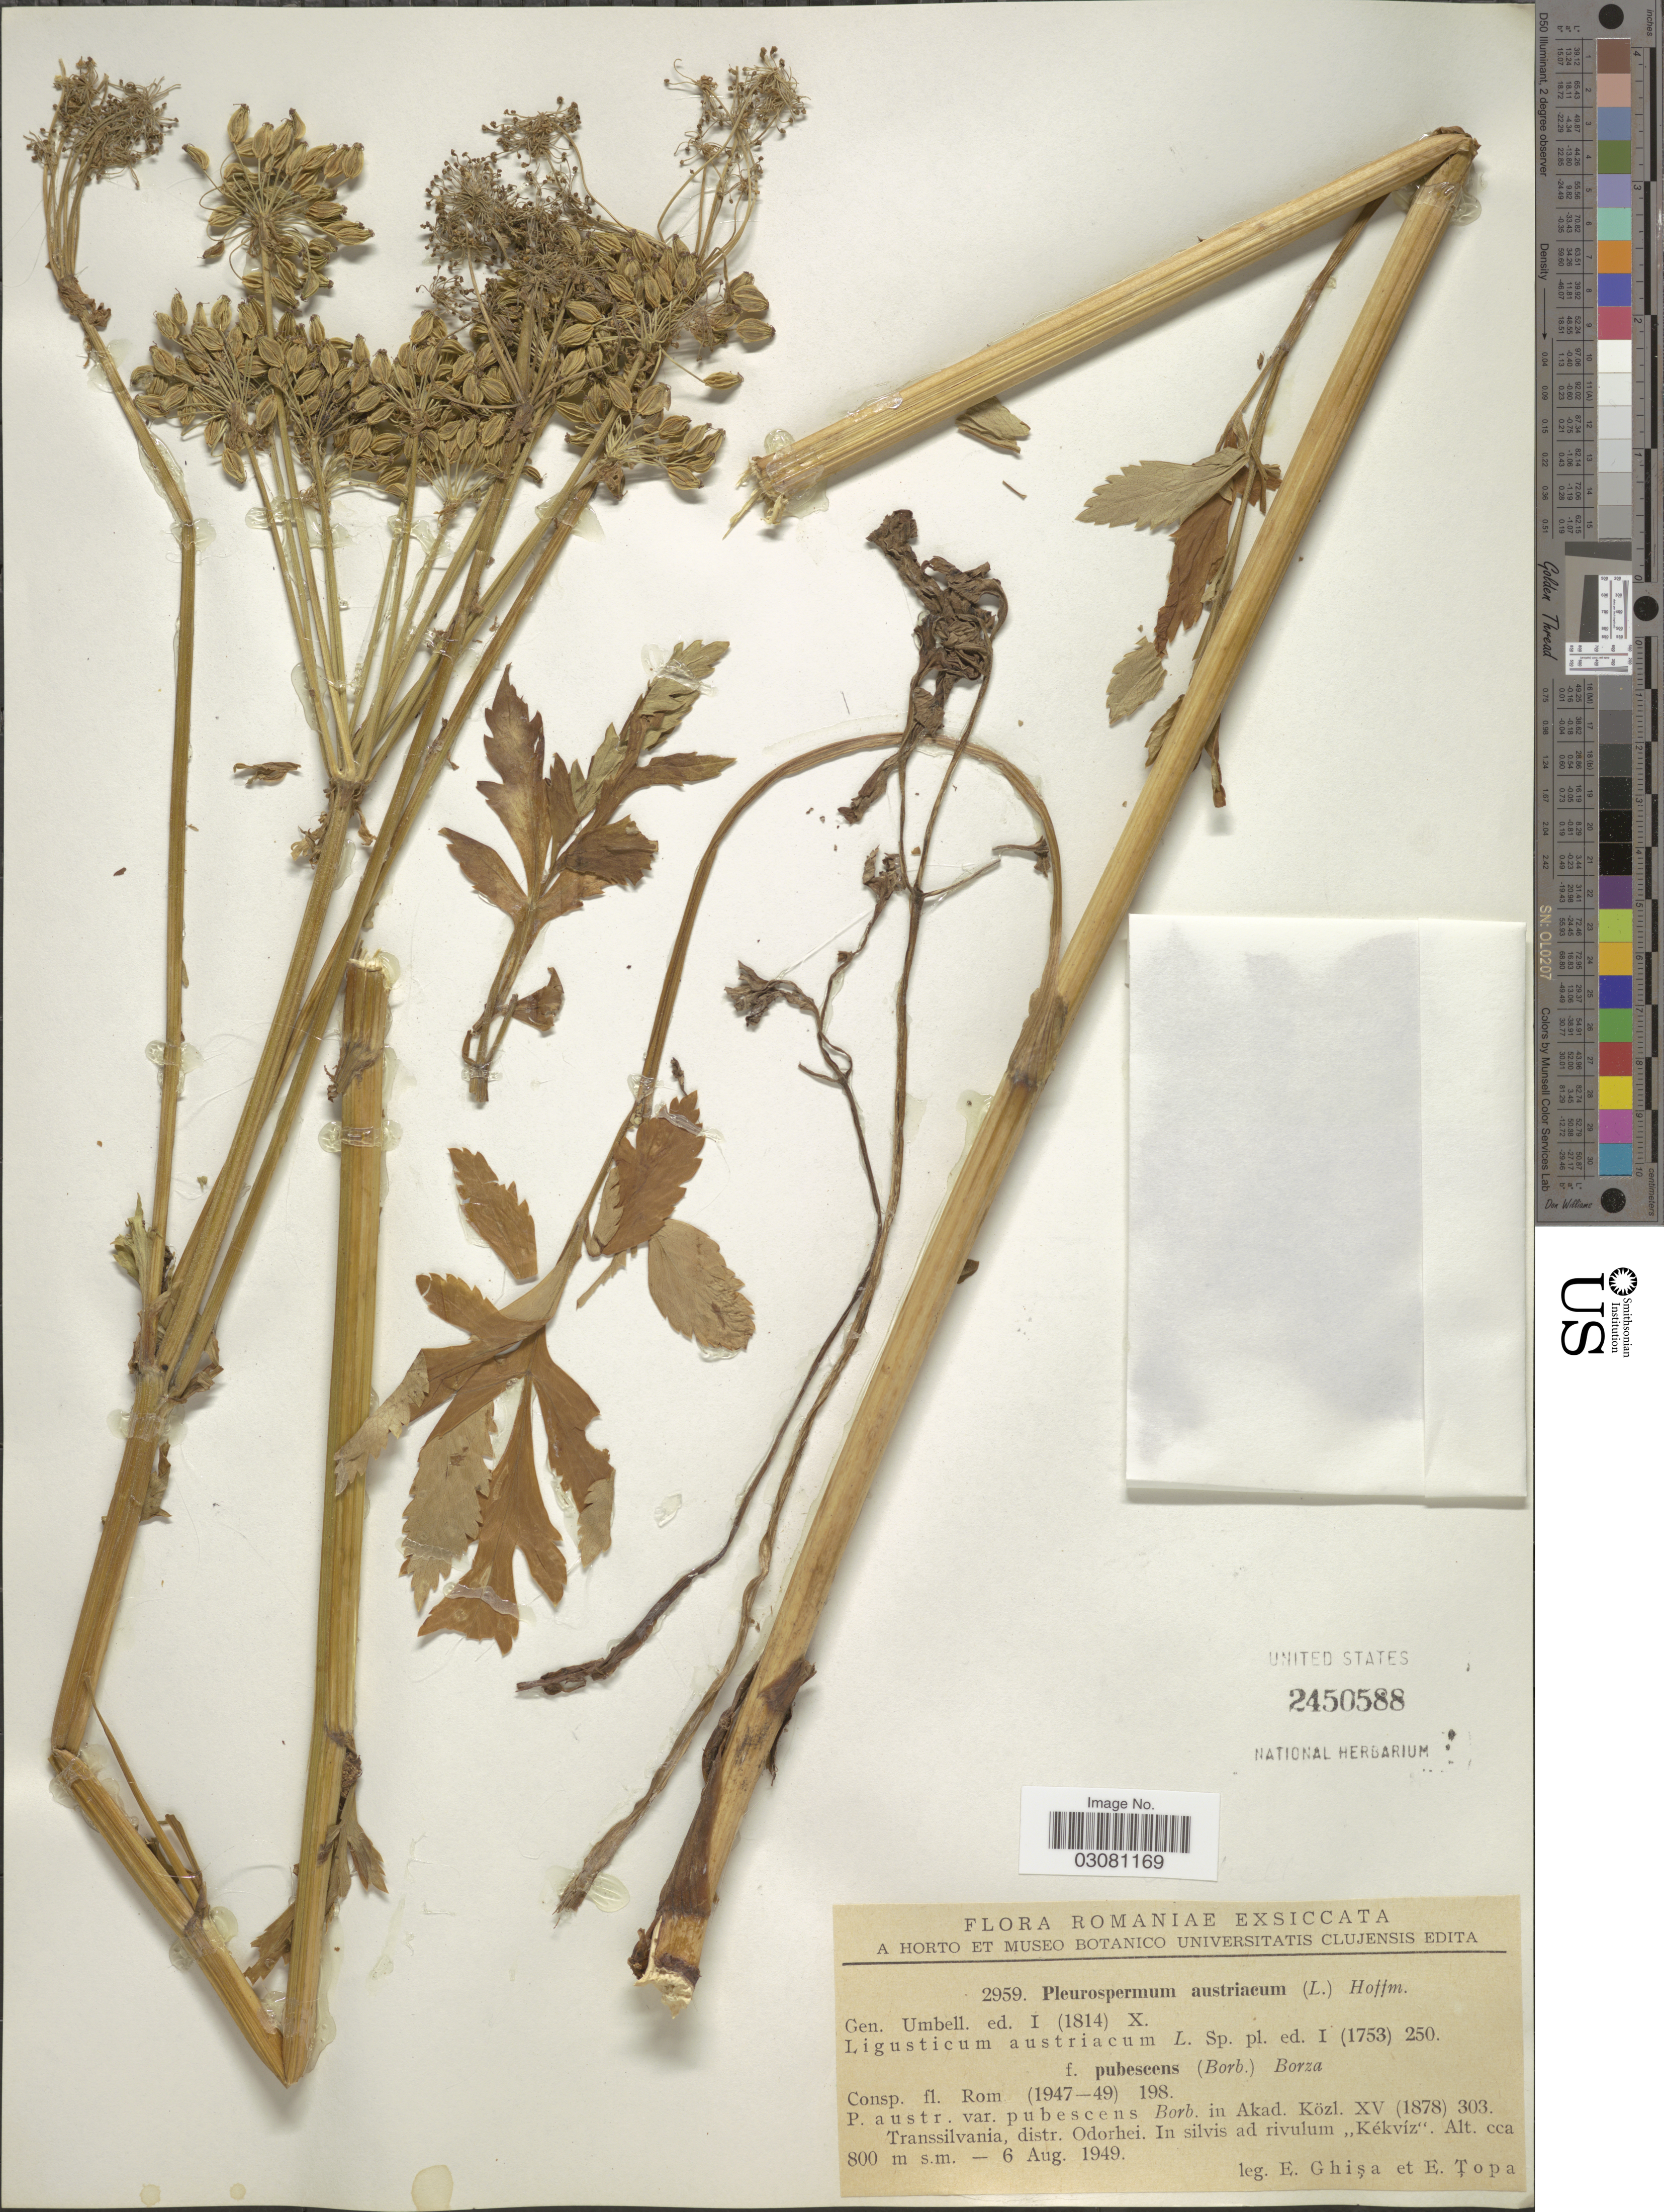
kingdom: Plantae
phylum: Tracheophyta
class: Magnoliopsida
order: Apiales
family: Apiaceae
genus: Pleurospermum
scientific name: Pleurospermum austriacum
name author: (L.) Hoffm.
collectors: E. Ghisa & E. Topa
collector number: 2959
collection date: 1949-08-06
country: Romania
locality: Transsilvania, distr. Odorhei. In silvis ad rivulum "Kékvíz".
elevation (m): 800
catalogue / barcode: US 2450588